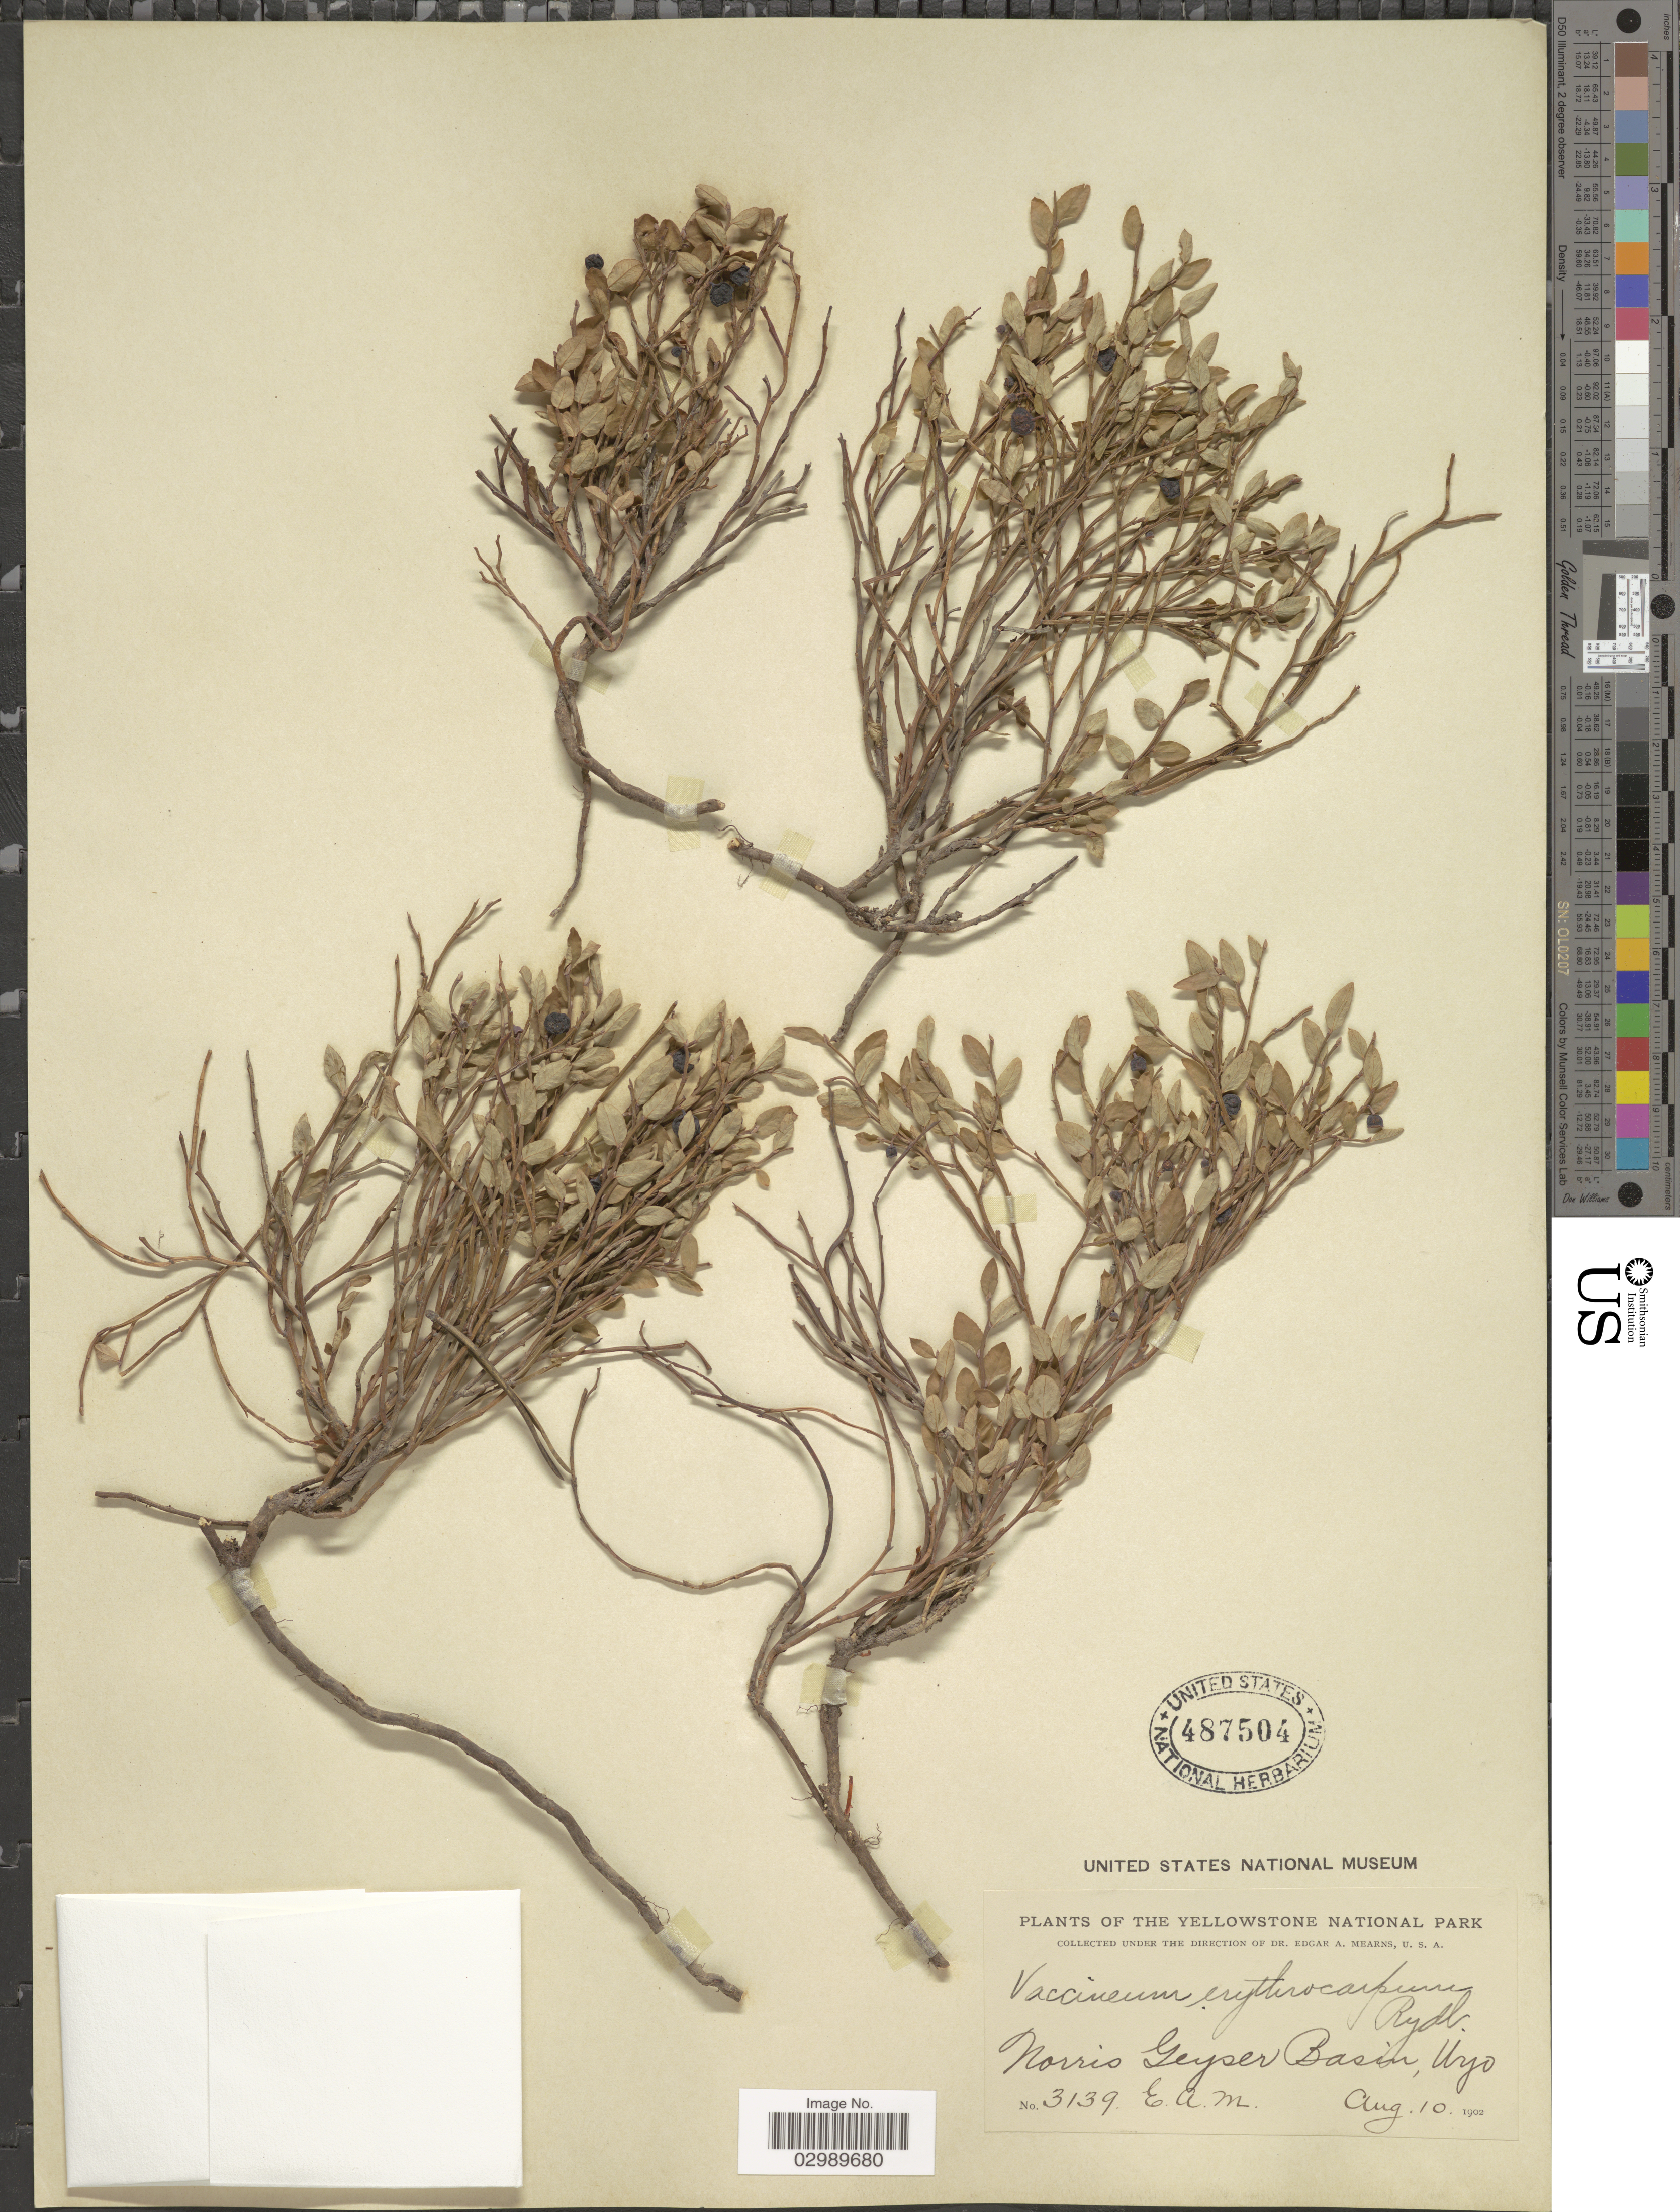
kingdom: Plantae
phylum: Tracheophyta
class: Magnoliopsida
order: Ericales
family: Ericaceae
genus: Vaccinium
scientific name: Vaccinium scoparium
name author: Leiberg ex Coville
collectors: E. A. Mearns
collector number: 3139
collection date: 1902-08-10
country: United States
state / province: Wyoming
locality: Yellowstone National Park. Norris Geyser Basin, Wyo.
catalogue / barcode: US 487504